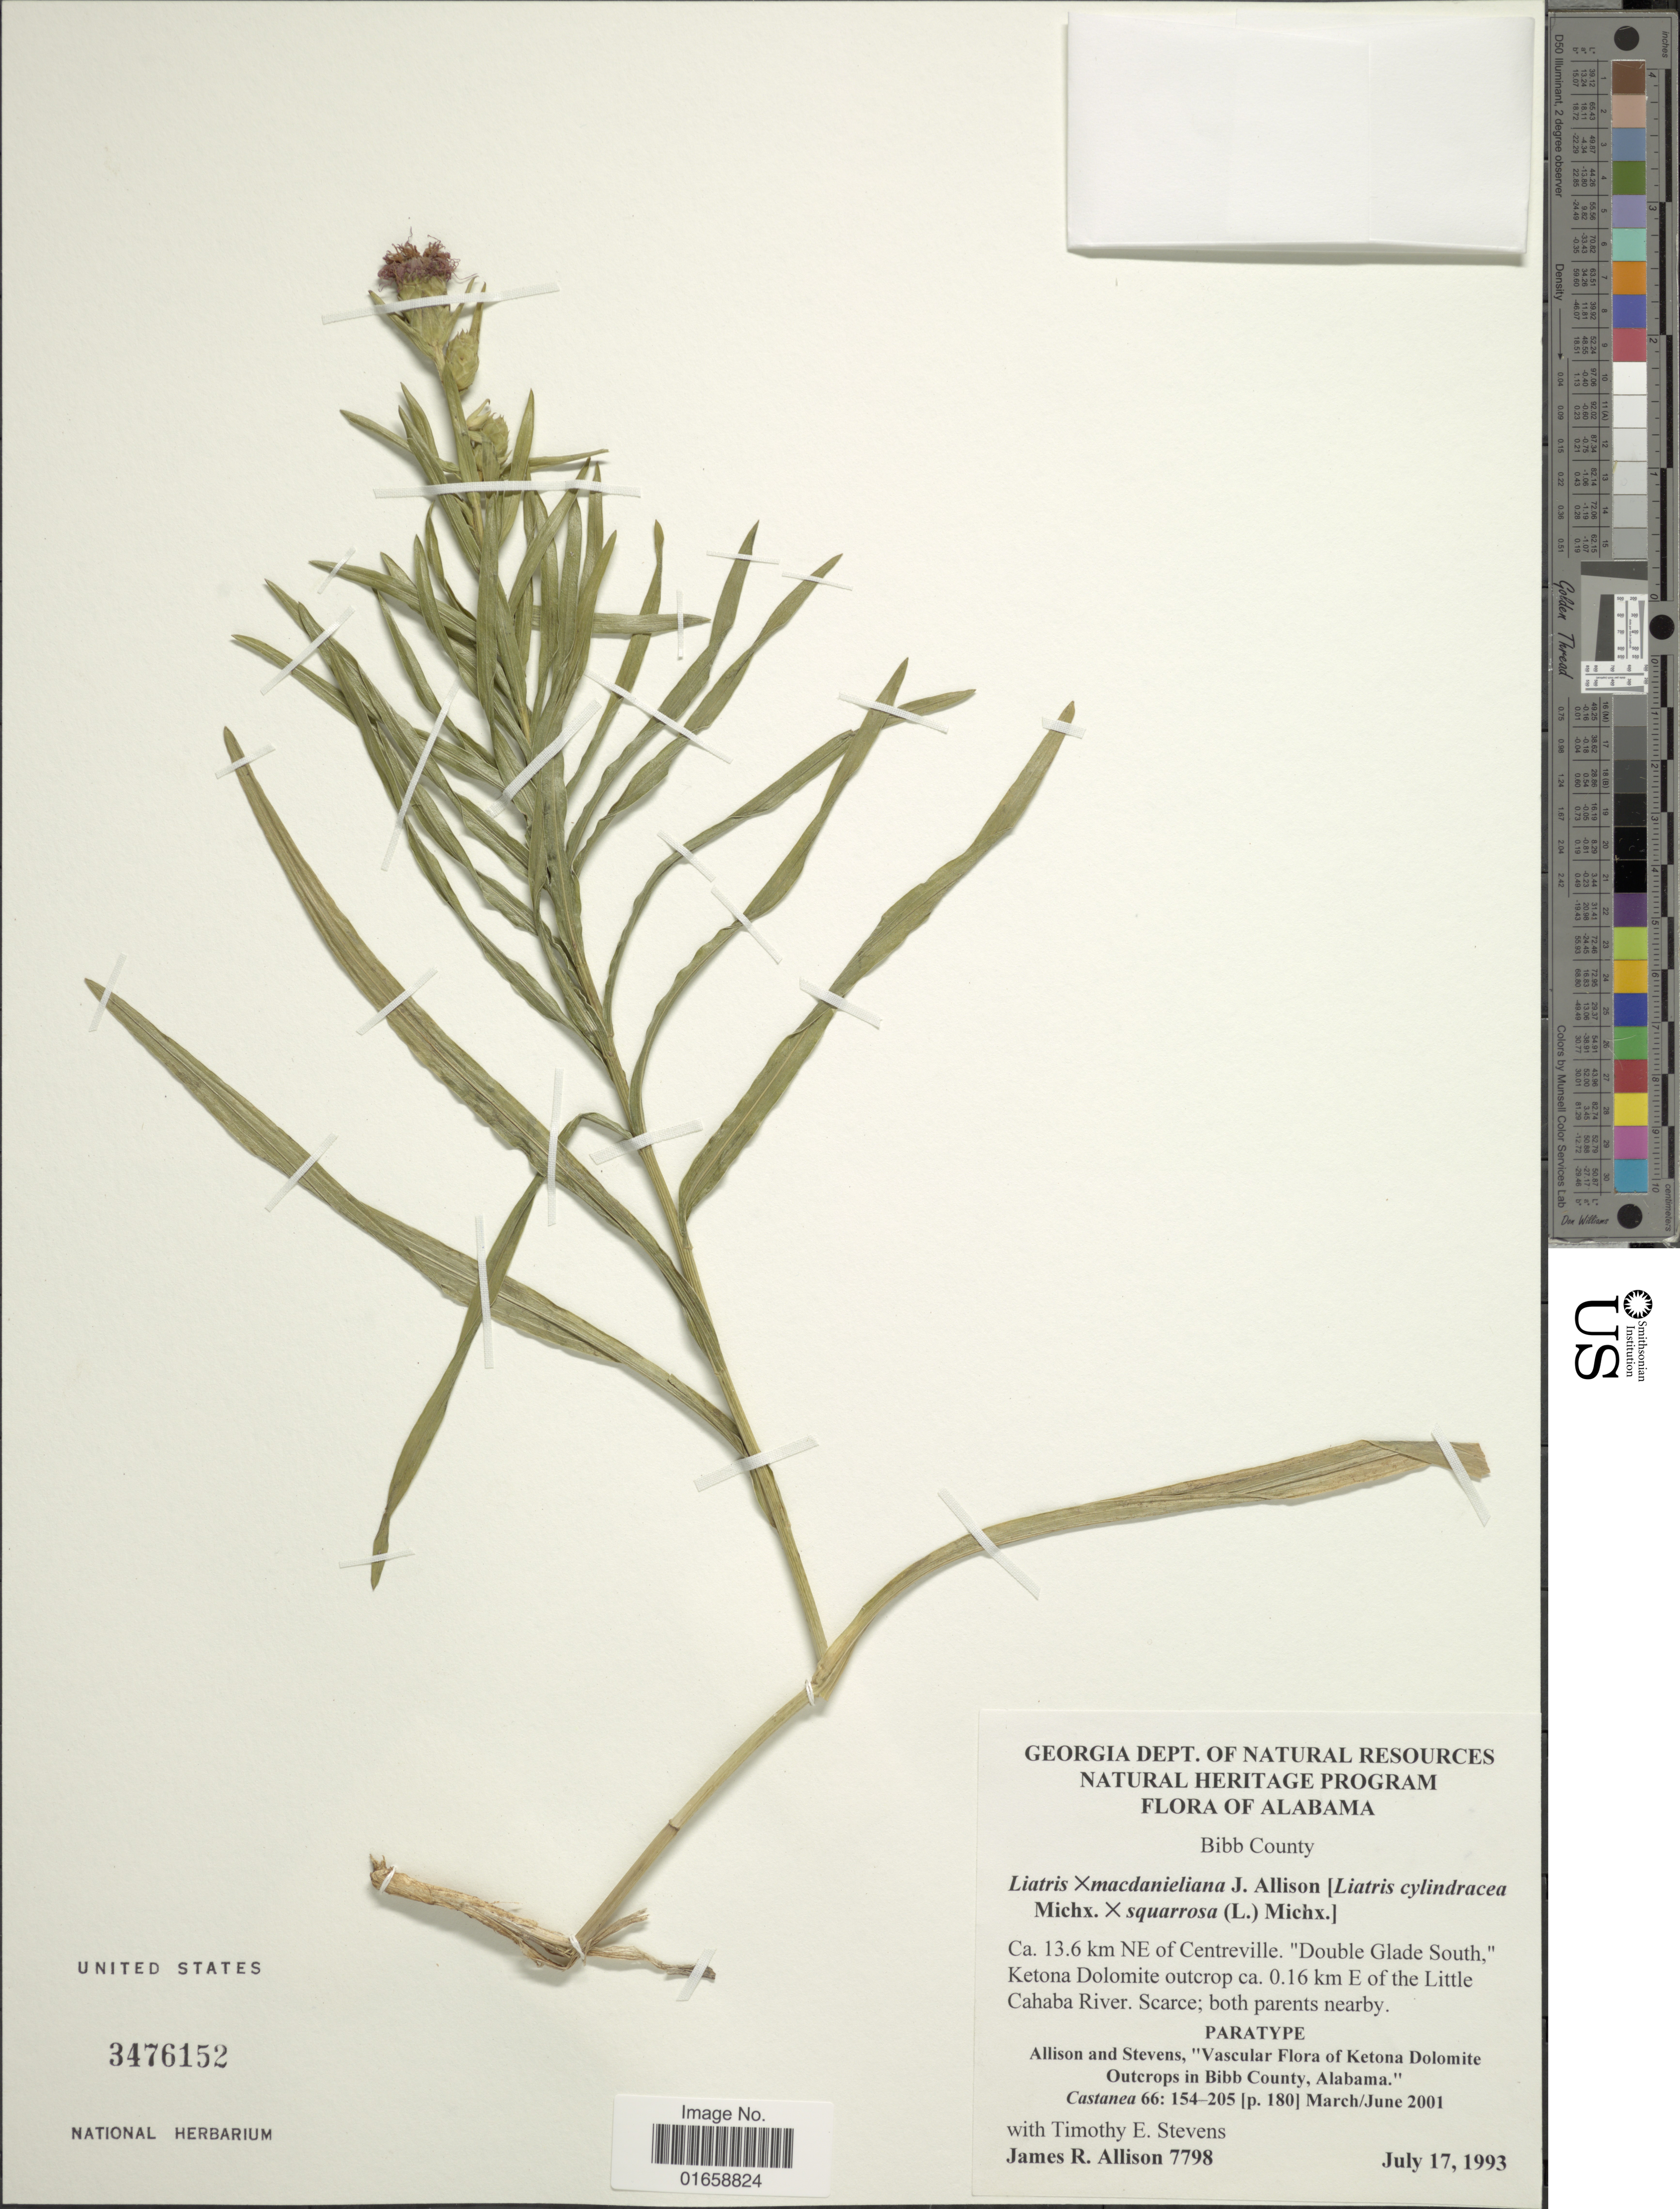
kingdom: Plantae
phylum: Tracheophyta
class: Magnoliopsida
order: Asterales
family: Asteraceae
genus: Liatris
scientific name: Liatris x macdanieliana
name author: J.R. Allison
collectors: T. Stevens & J. R. Allison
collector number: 7798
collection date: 1993-07-17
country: United States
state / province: Alabama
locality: Ca. 13.6 km NE of Centreville,"Double Glade South" Ketona Dolomite outcrop ca. 0.16 km E of the Little Cahaba River, Scarce; both parents nearby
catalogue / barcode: US 3476152